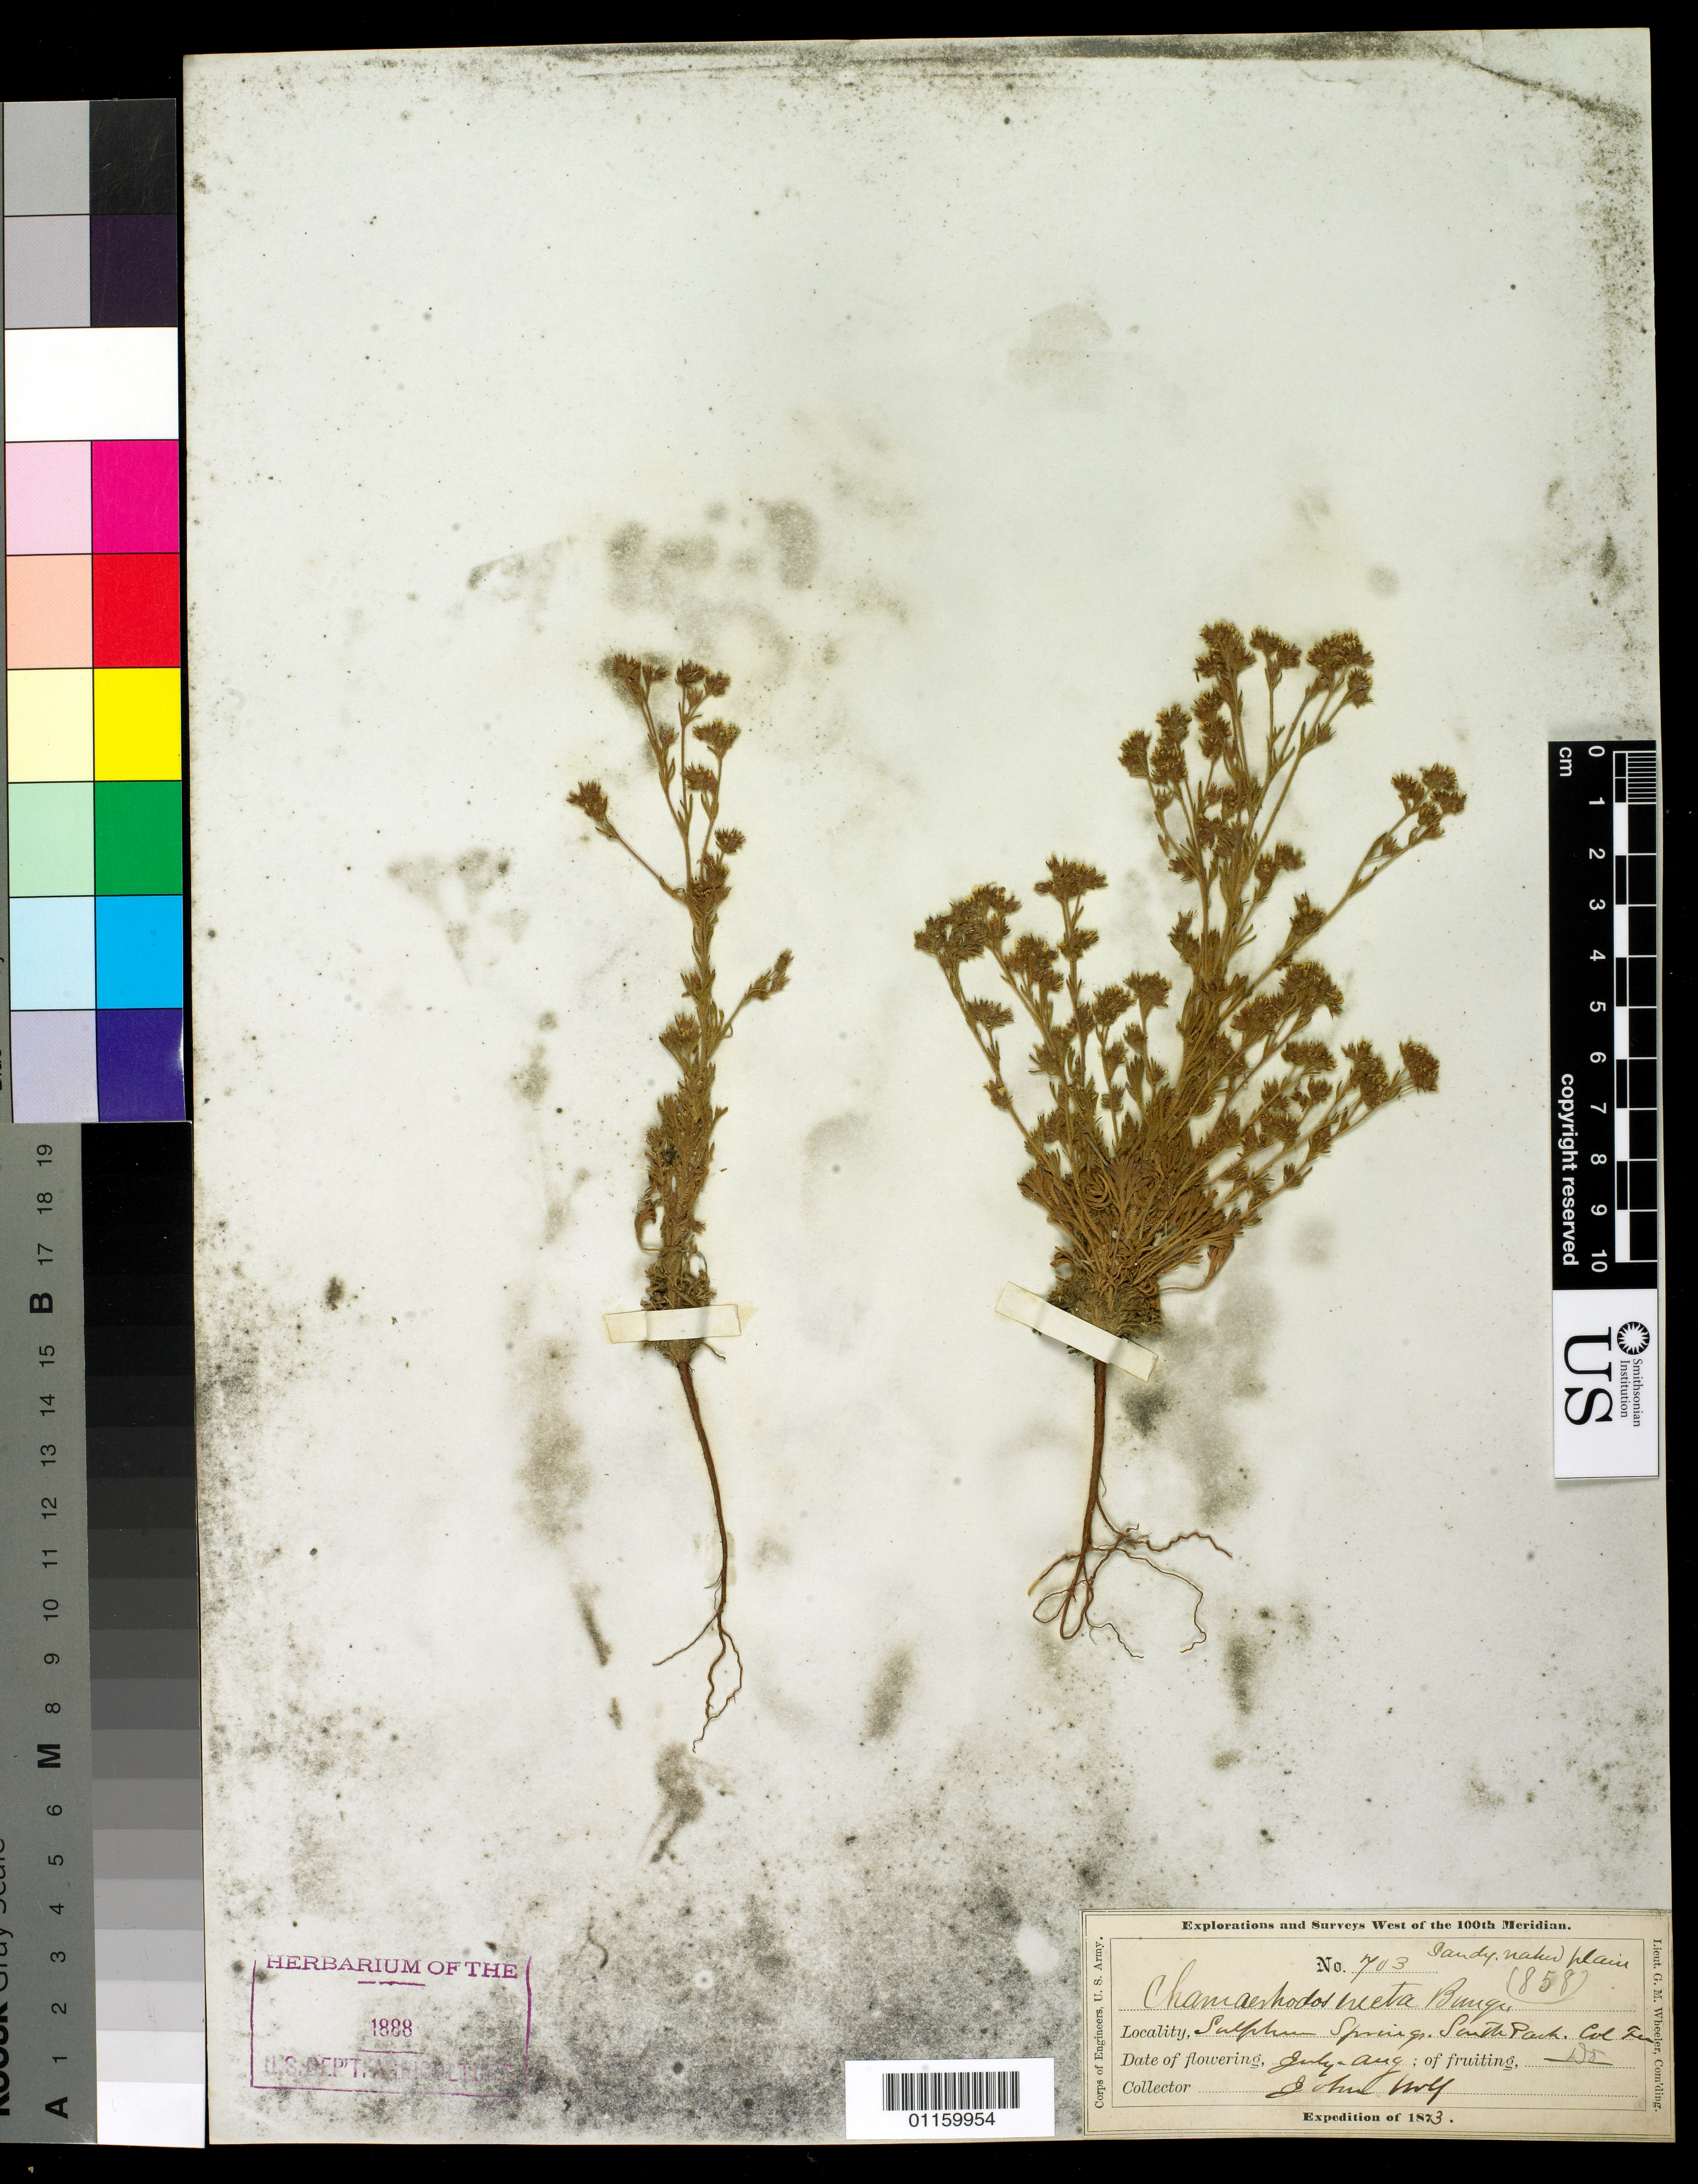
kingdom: Plantae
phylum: Tracheophyta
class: Magnoliopsida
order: Rosales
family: Rosaceae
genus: Chamaerhodos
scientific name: Chamaerhodos erecta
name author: (L.) Bunge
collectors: J. Wolf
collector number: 703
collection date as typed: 1873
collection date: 1873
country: United States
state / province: Colorado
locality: Sulphur Spring, South Park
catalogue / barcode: US 1